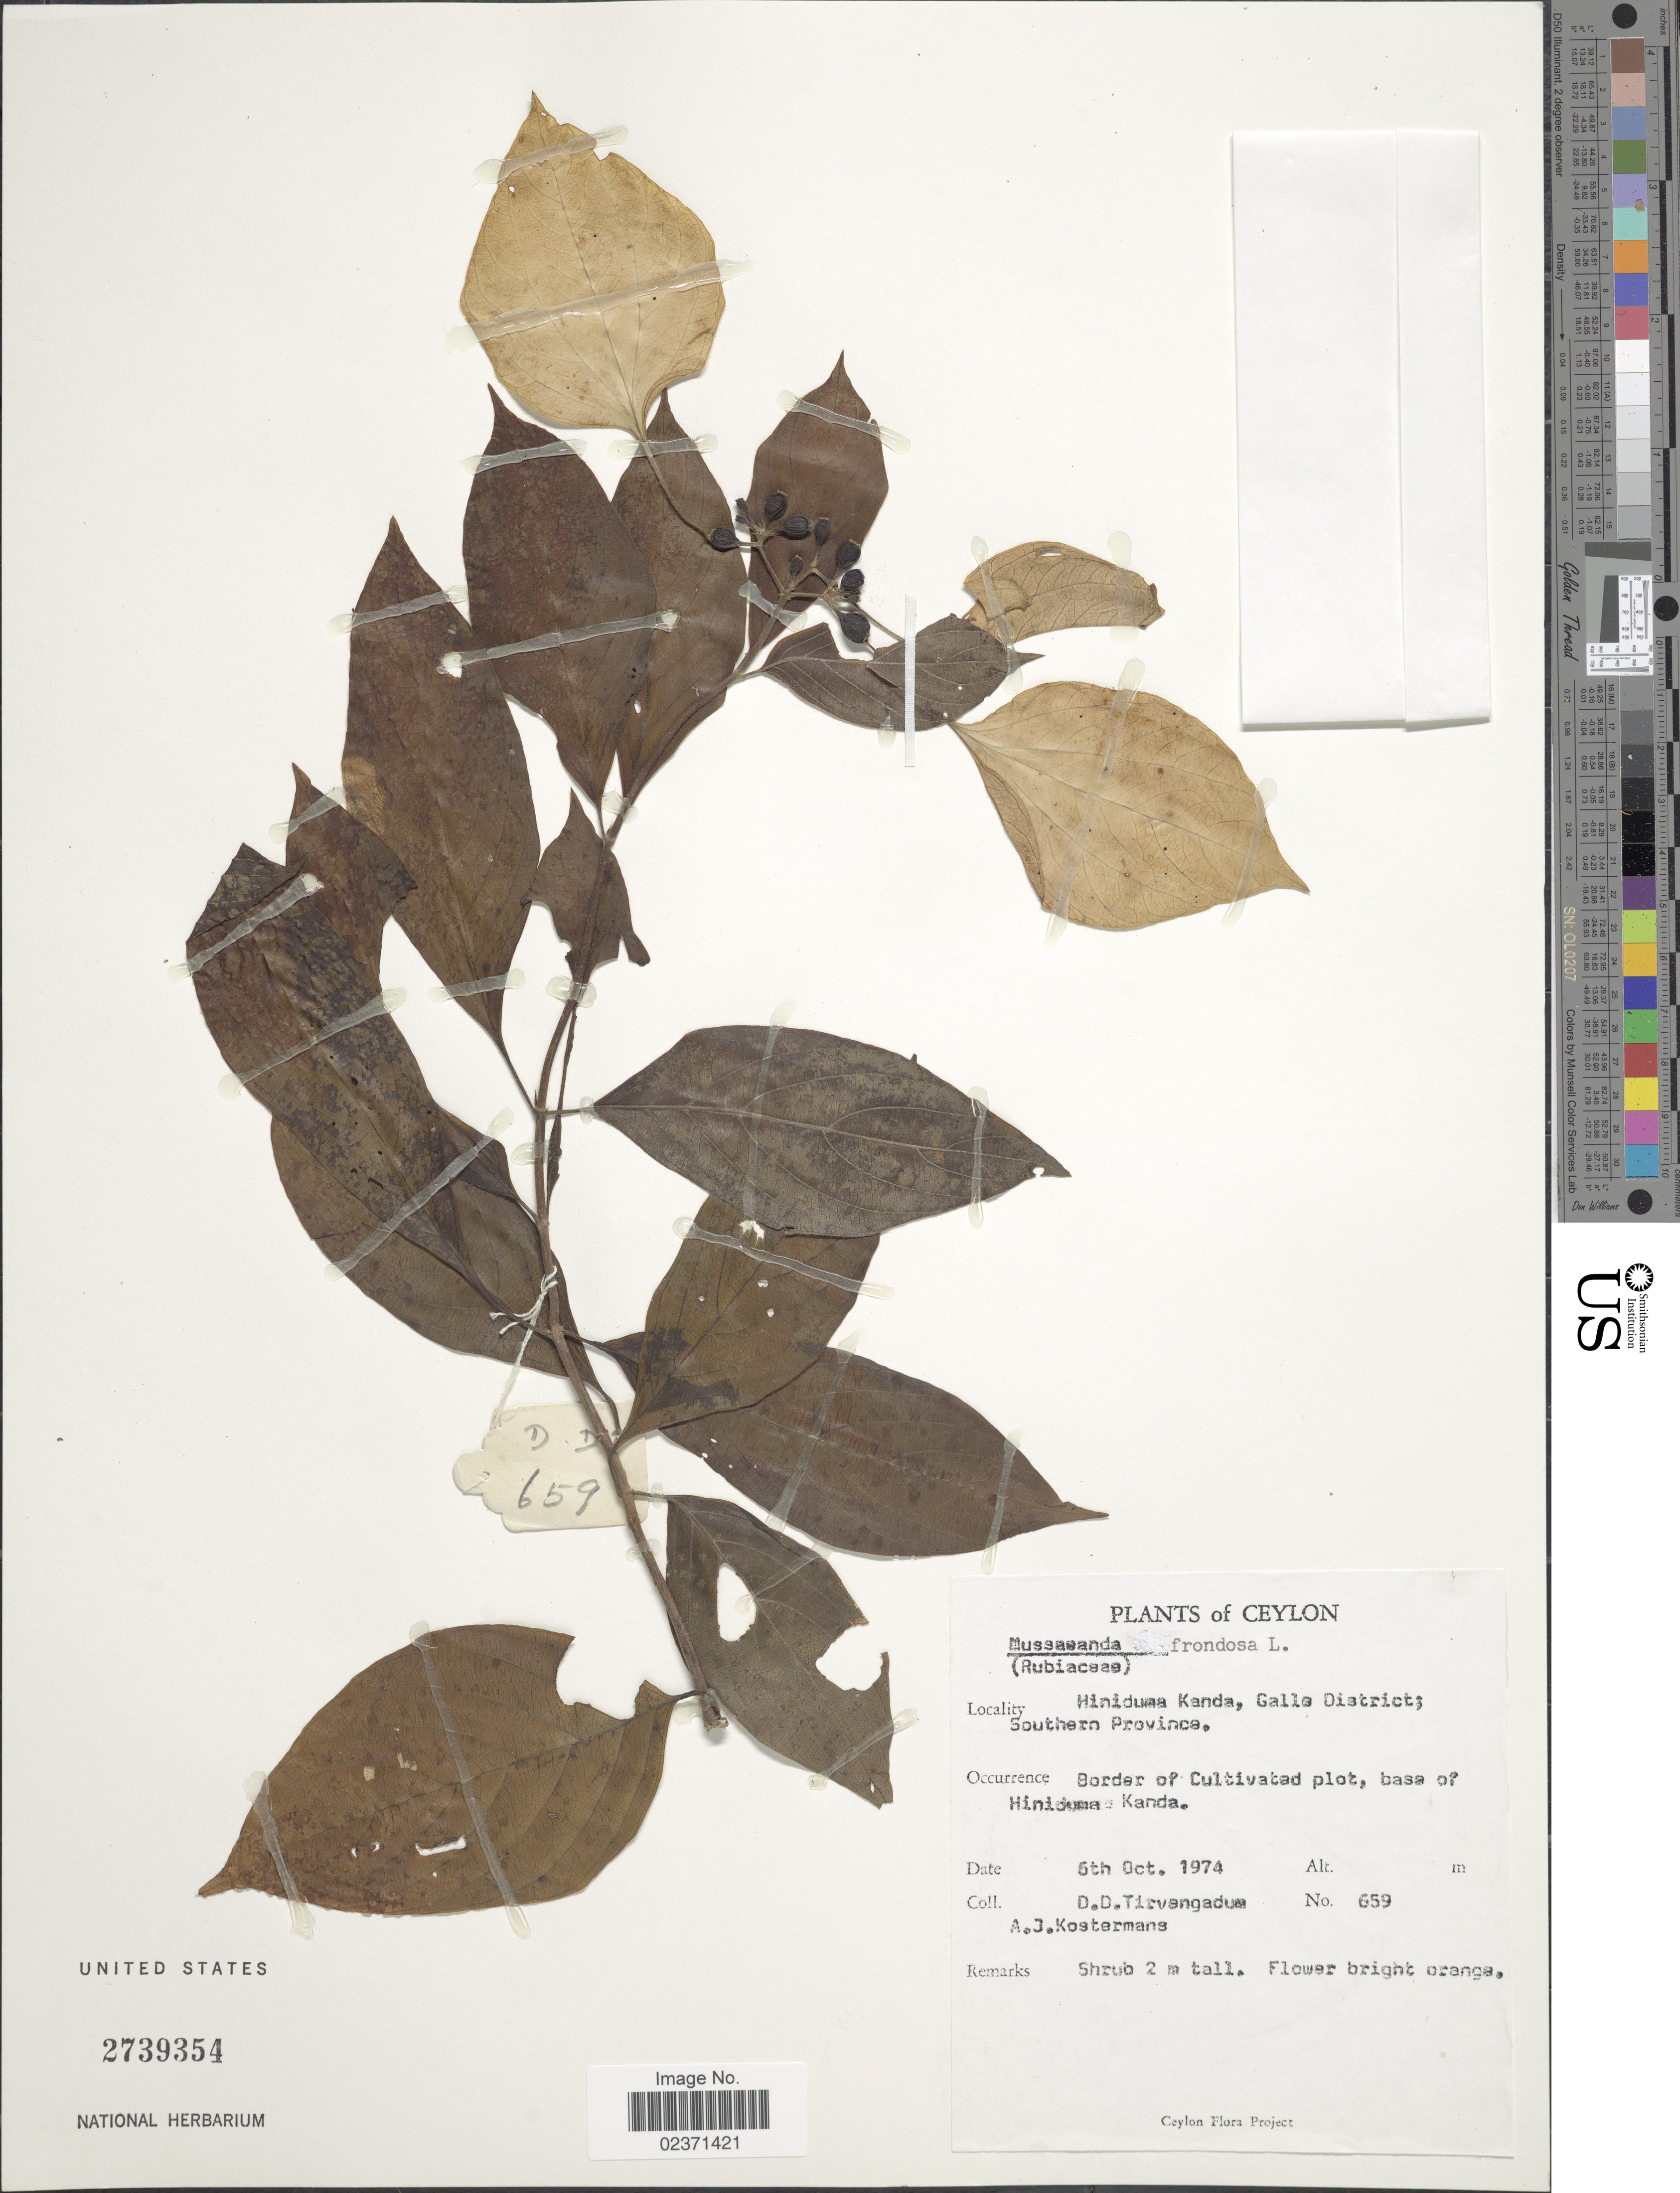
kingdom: Plantae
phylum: Tracheophyta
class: Magnoliopsida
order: Gentianales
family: Rubiaceae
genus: Mussaenda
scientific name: Mussaenda frondosa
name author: L.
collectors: D. Tirvengadum & A. J. G. Kostermans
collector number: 659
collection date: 1974-10-06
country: Sri Lanka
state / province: Southern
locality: Ceylon. base of Hiniduma Kanda, Galla District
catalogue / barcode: US 2739354